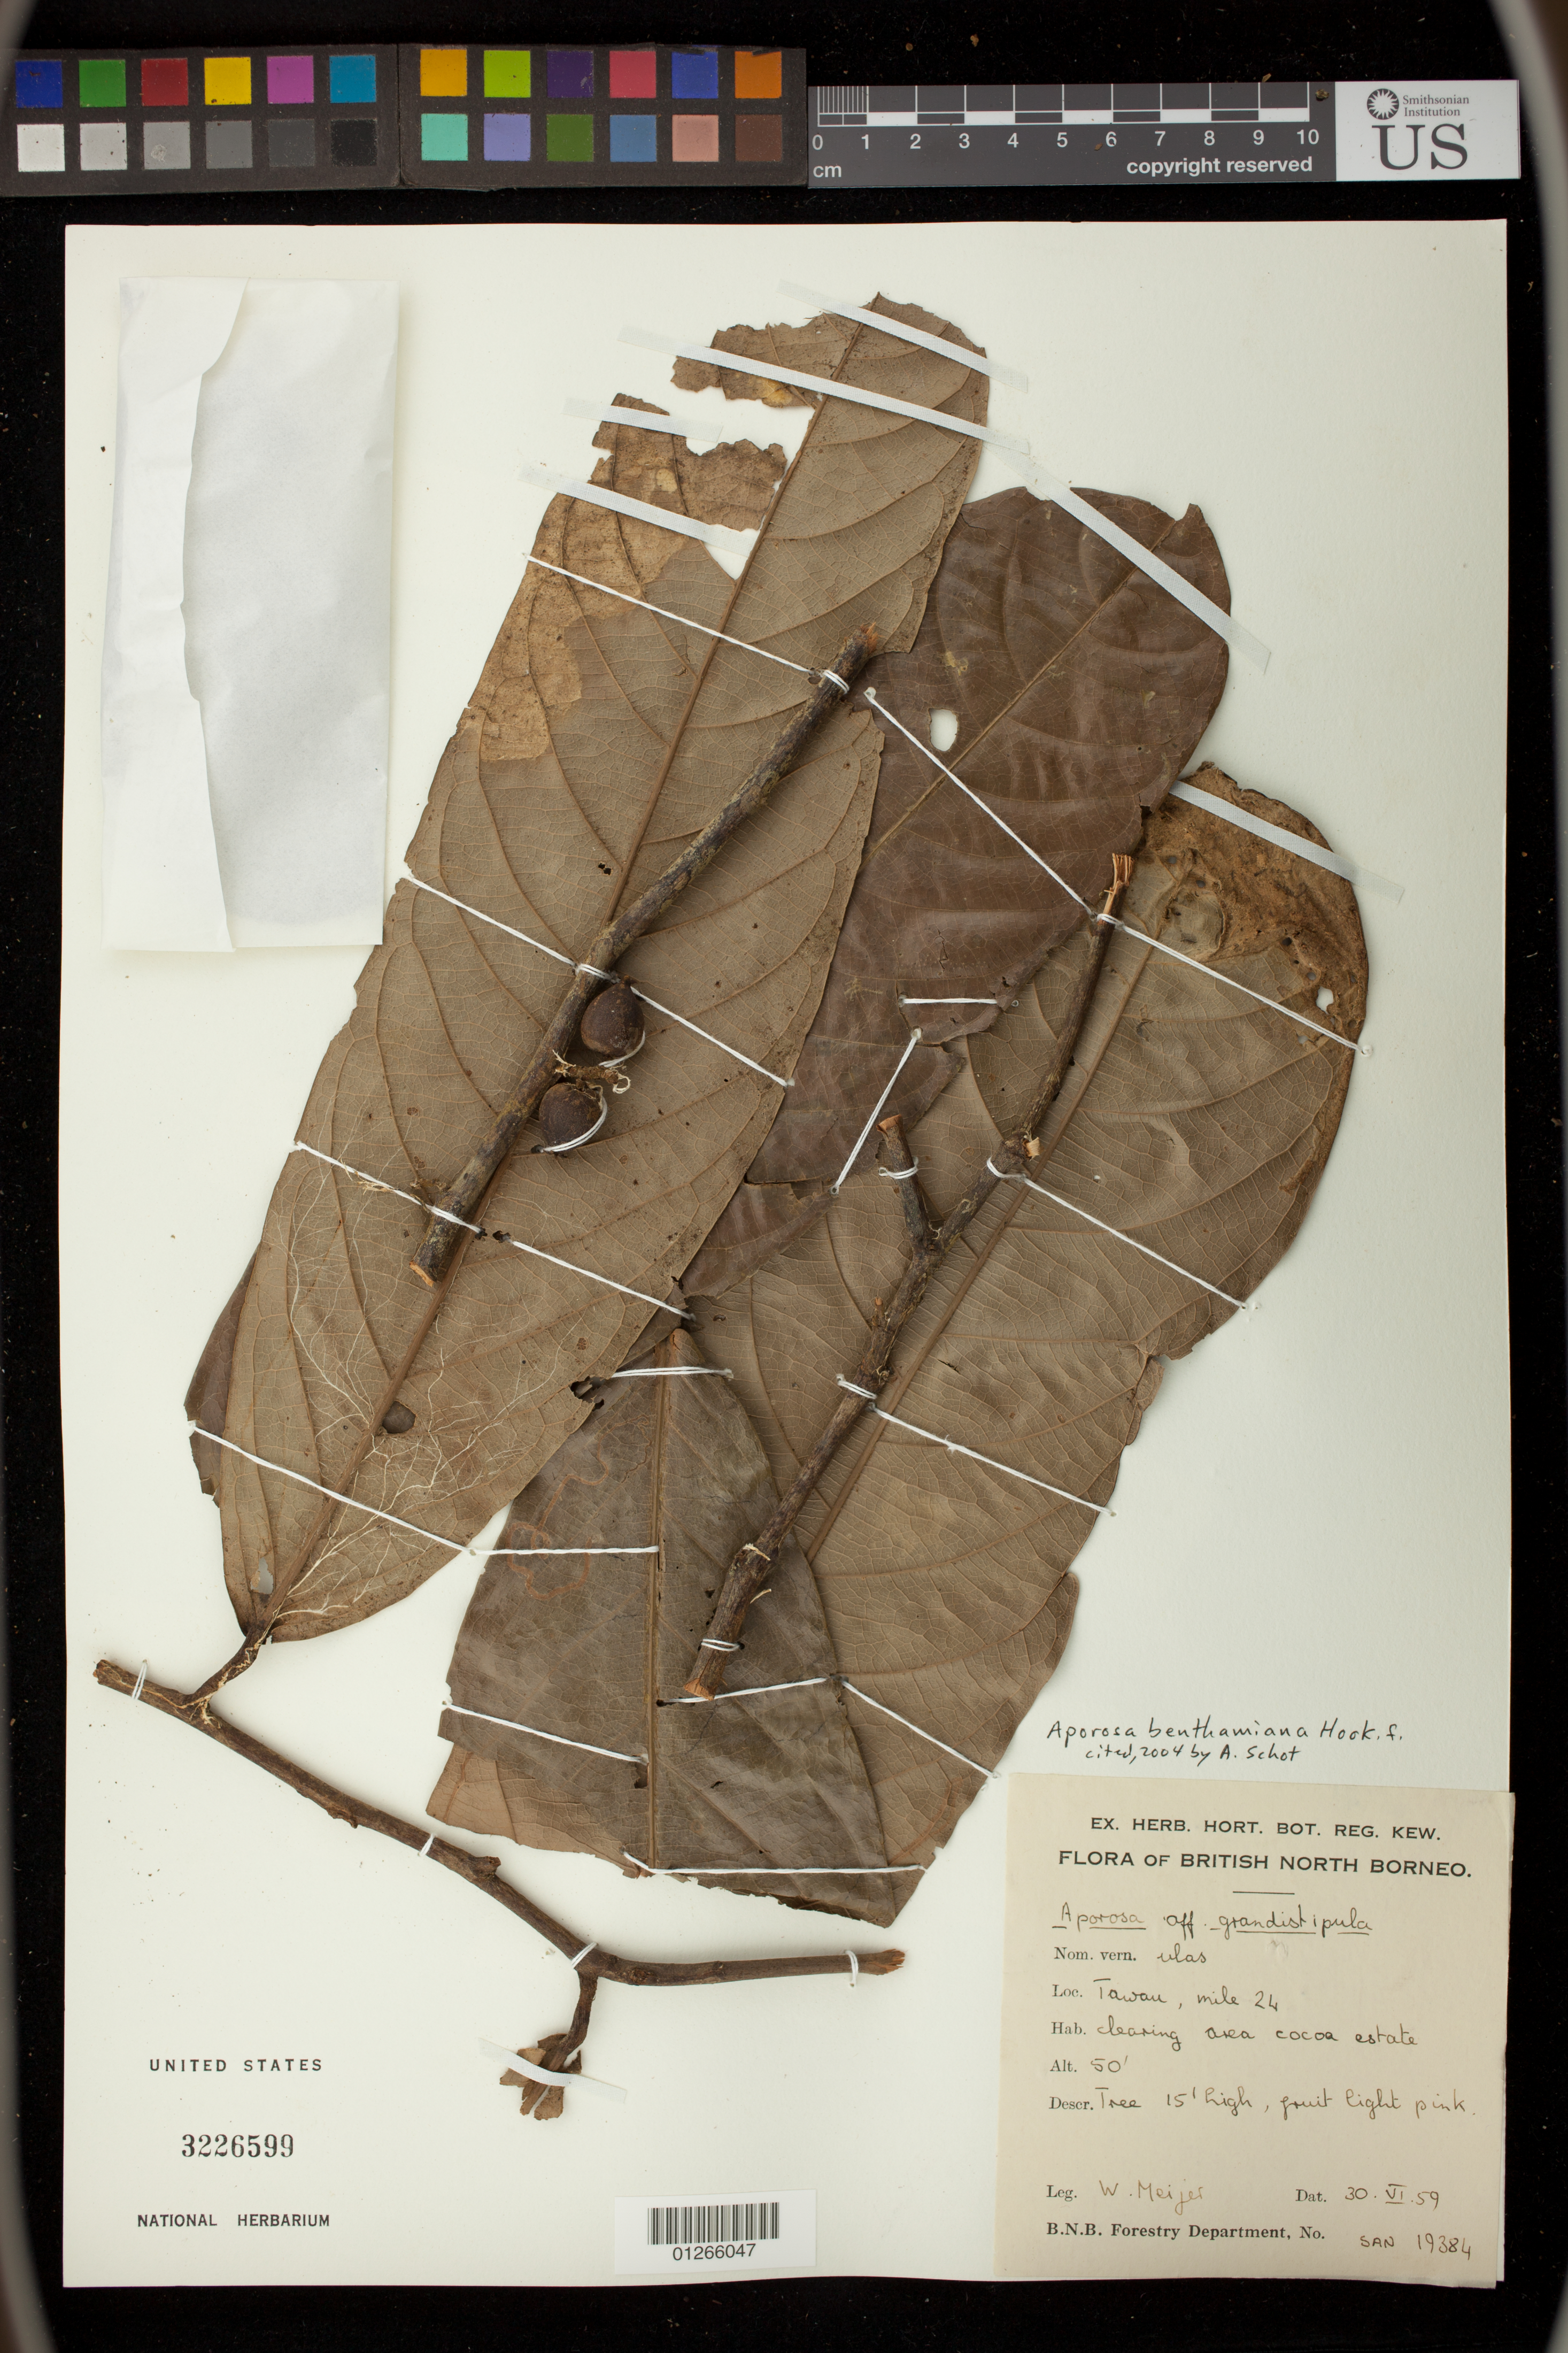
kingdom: Plantae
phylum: Tracheophyta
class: Magnoliopsida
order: Malpighiales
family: Phyllanthaceae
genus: Aporosa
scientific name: Aporosa benthamiana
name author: Hook. f.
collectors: W. Meijer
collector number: SAN 19384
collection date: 1959-07-30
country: Indonesia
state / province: North Borneo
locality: Tawau, mile 24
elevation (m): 15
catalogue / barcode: US 3226599